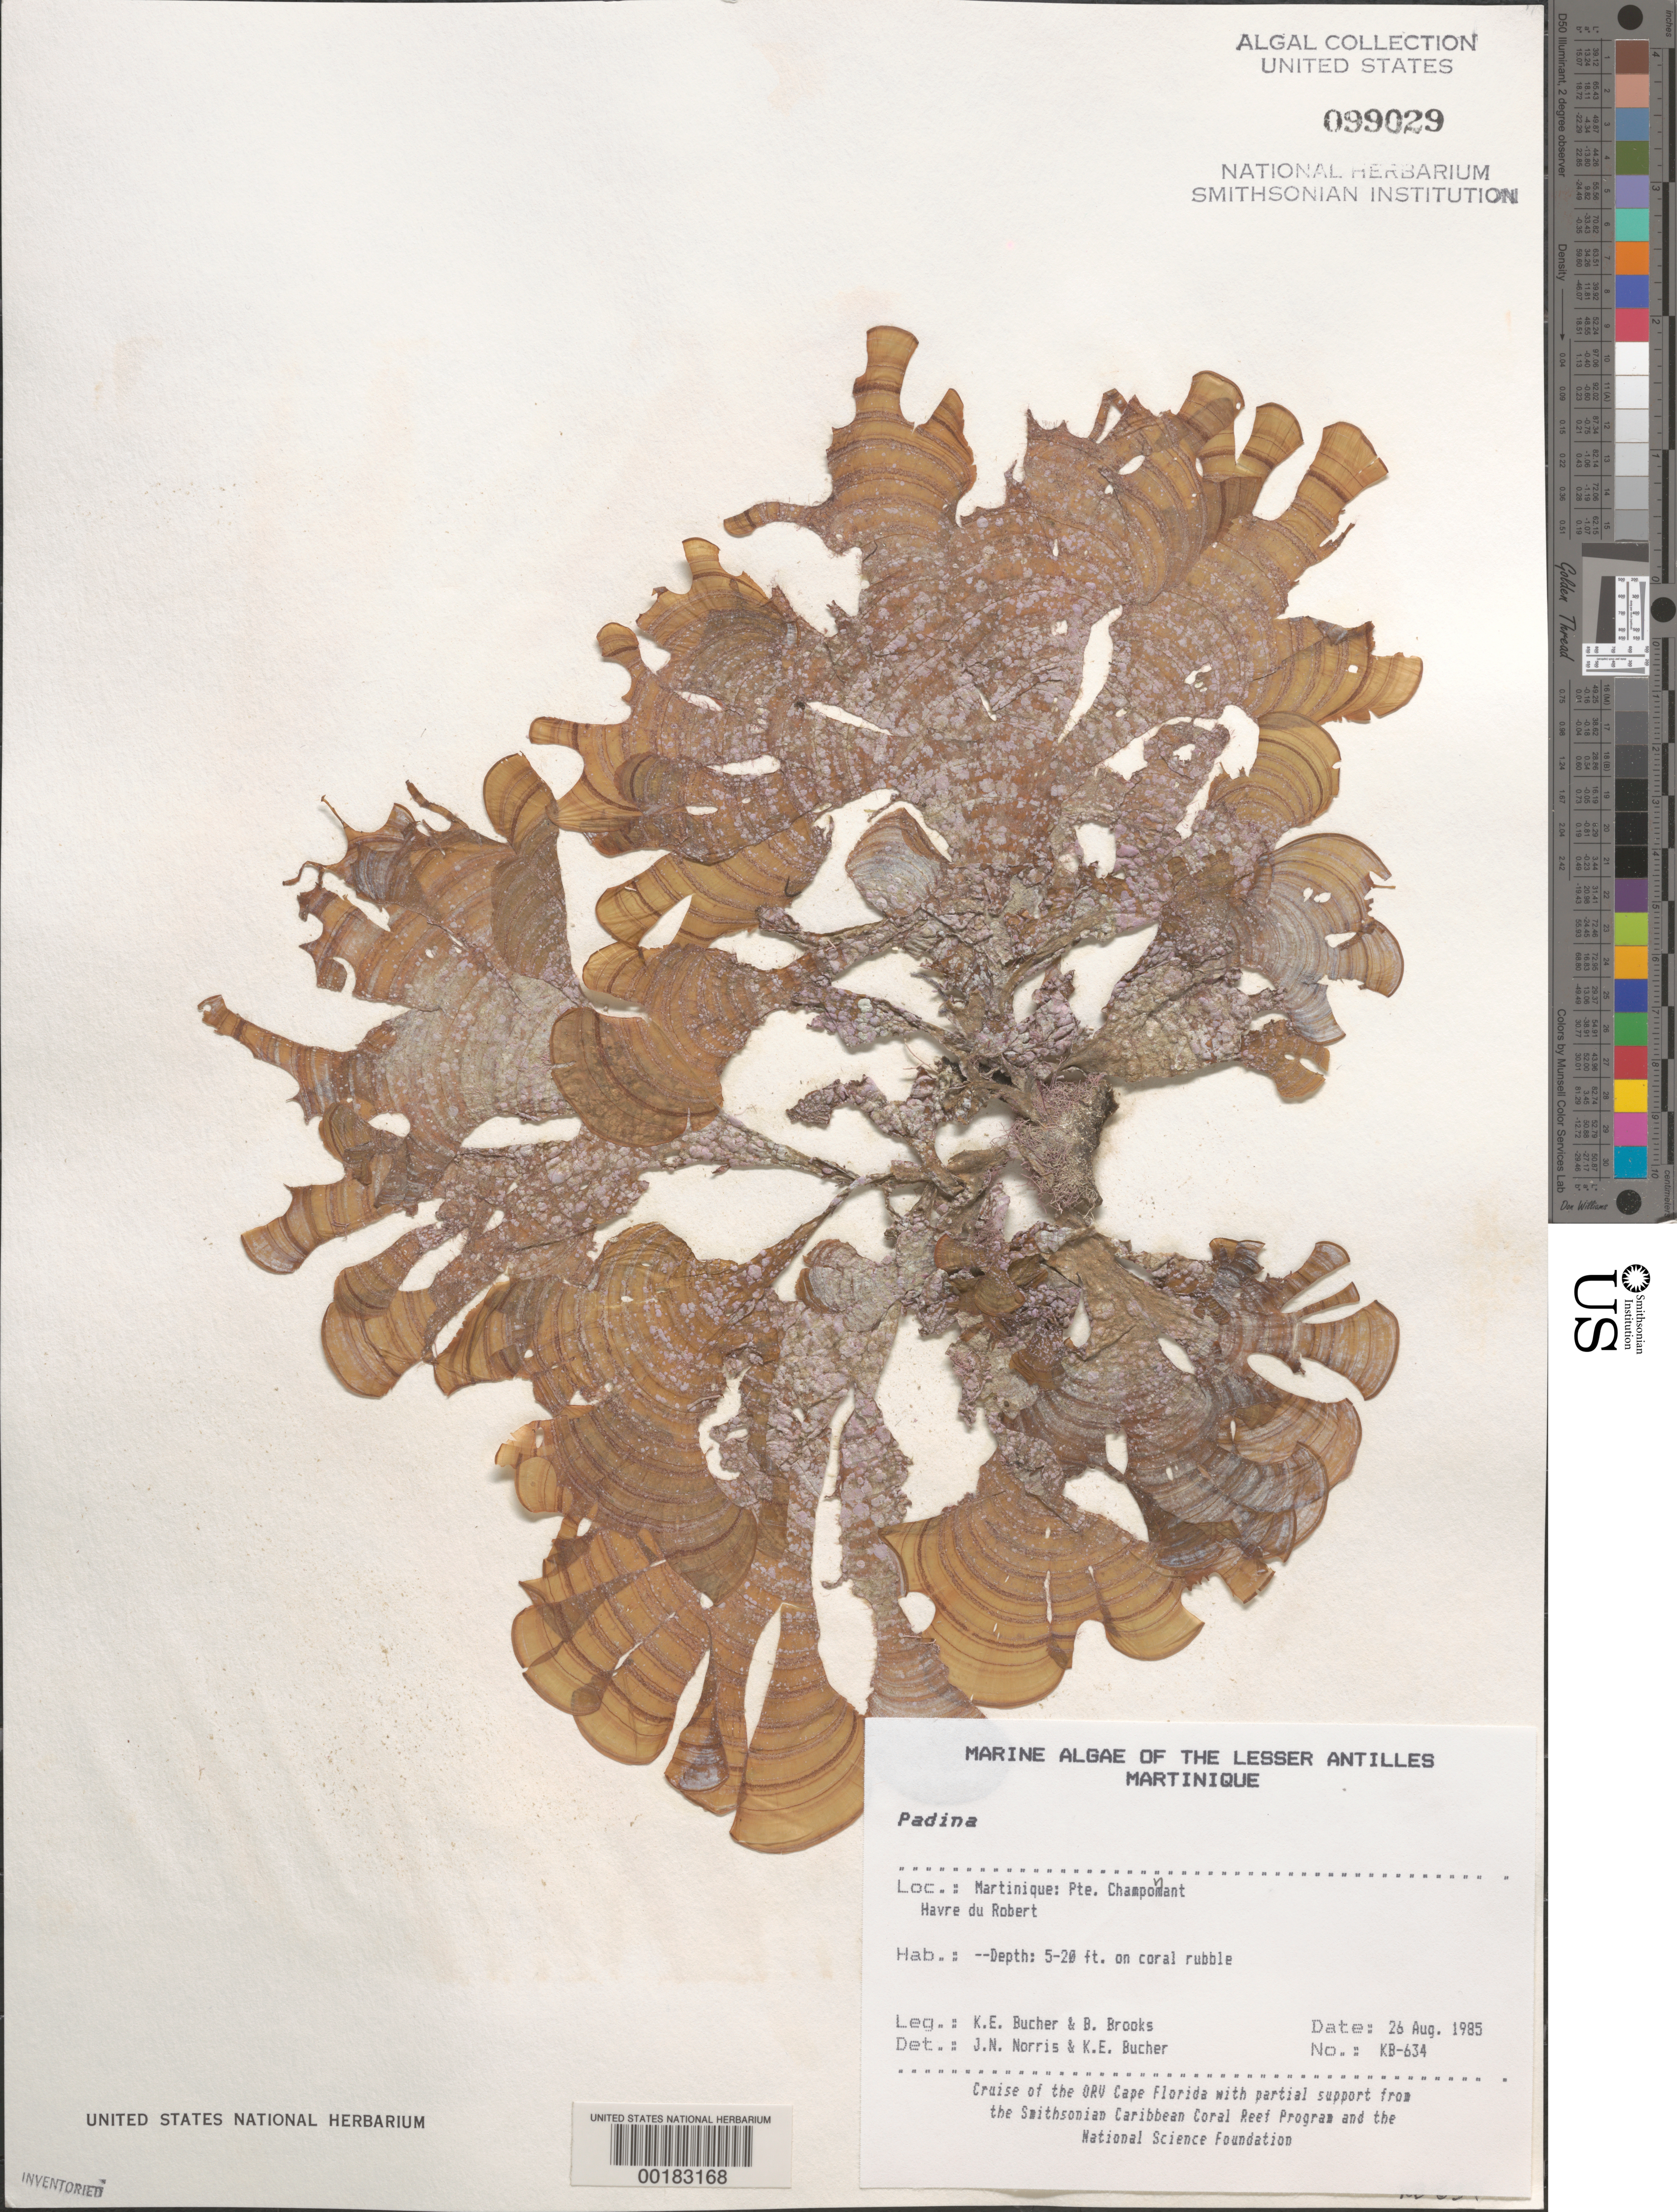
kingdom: Chromista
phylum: Ochrophyta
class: Phaeophyceae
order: Dictyotales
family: Dictyotaceae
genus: Padina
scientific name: Padina sp.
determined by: Norris, J. N.; Bucher, K. E.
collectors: K. E. Bucher & B. Brooks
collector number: Kb-634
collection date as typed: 26 Aug 1985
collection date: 1985-08-26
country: Martinique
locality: Pointe Champonant, Havre du Robert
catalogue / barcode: US 99029